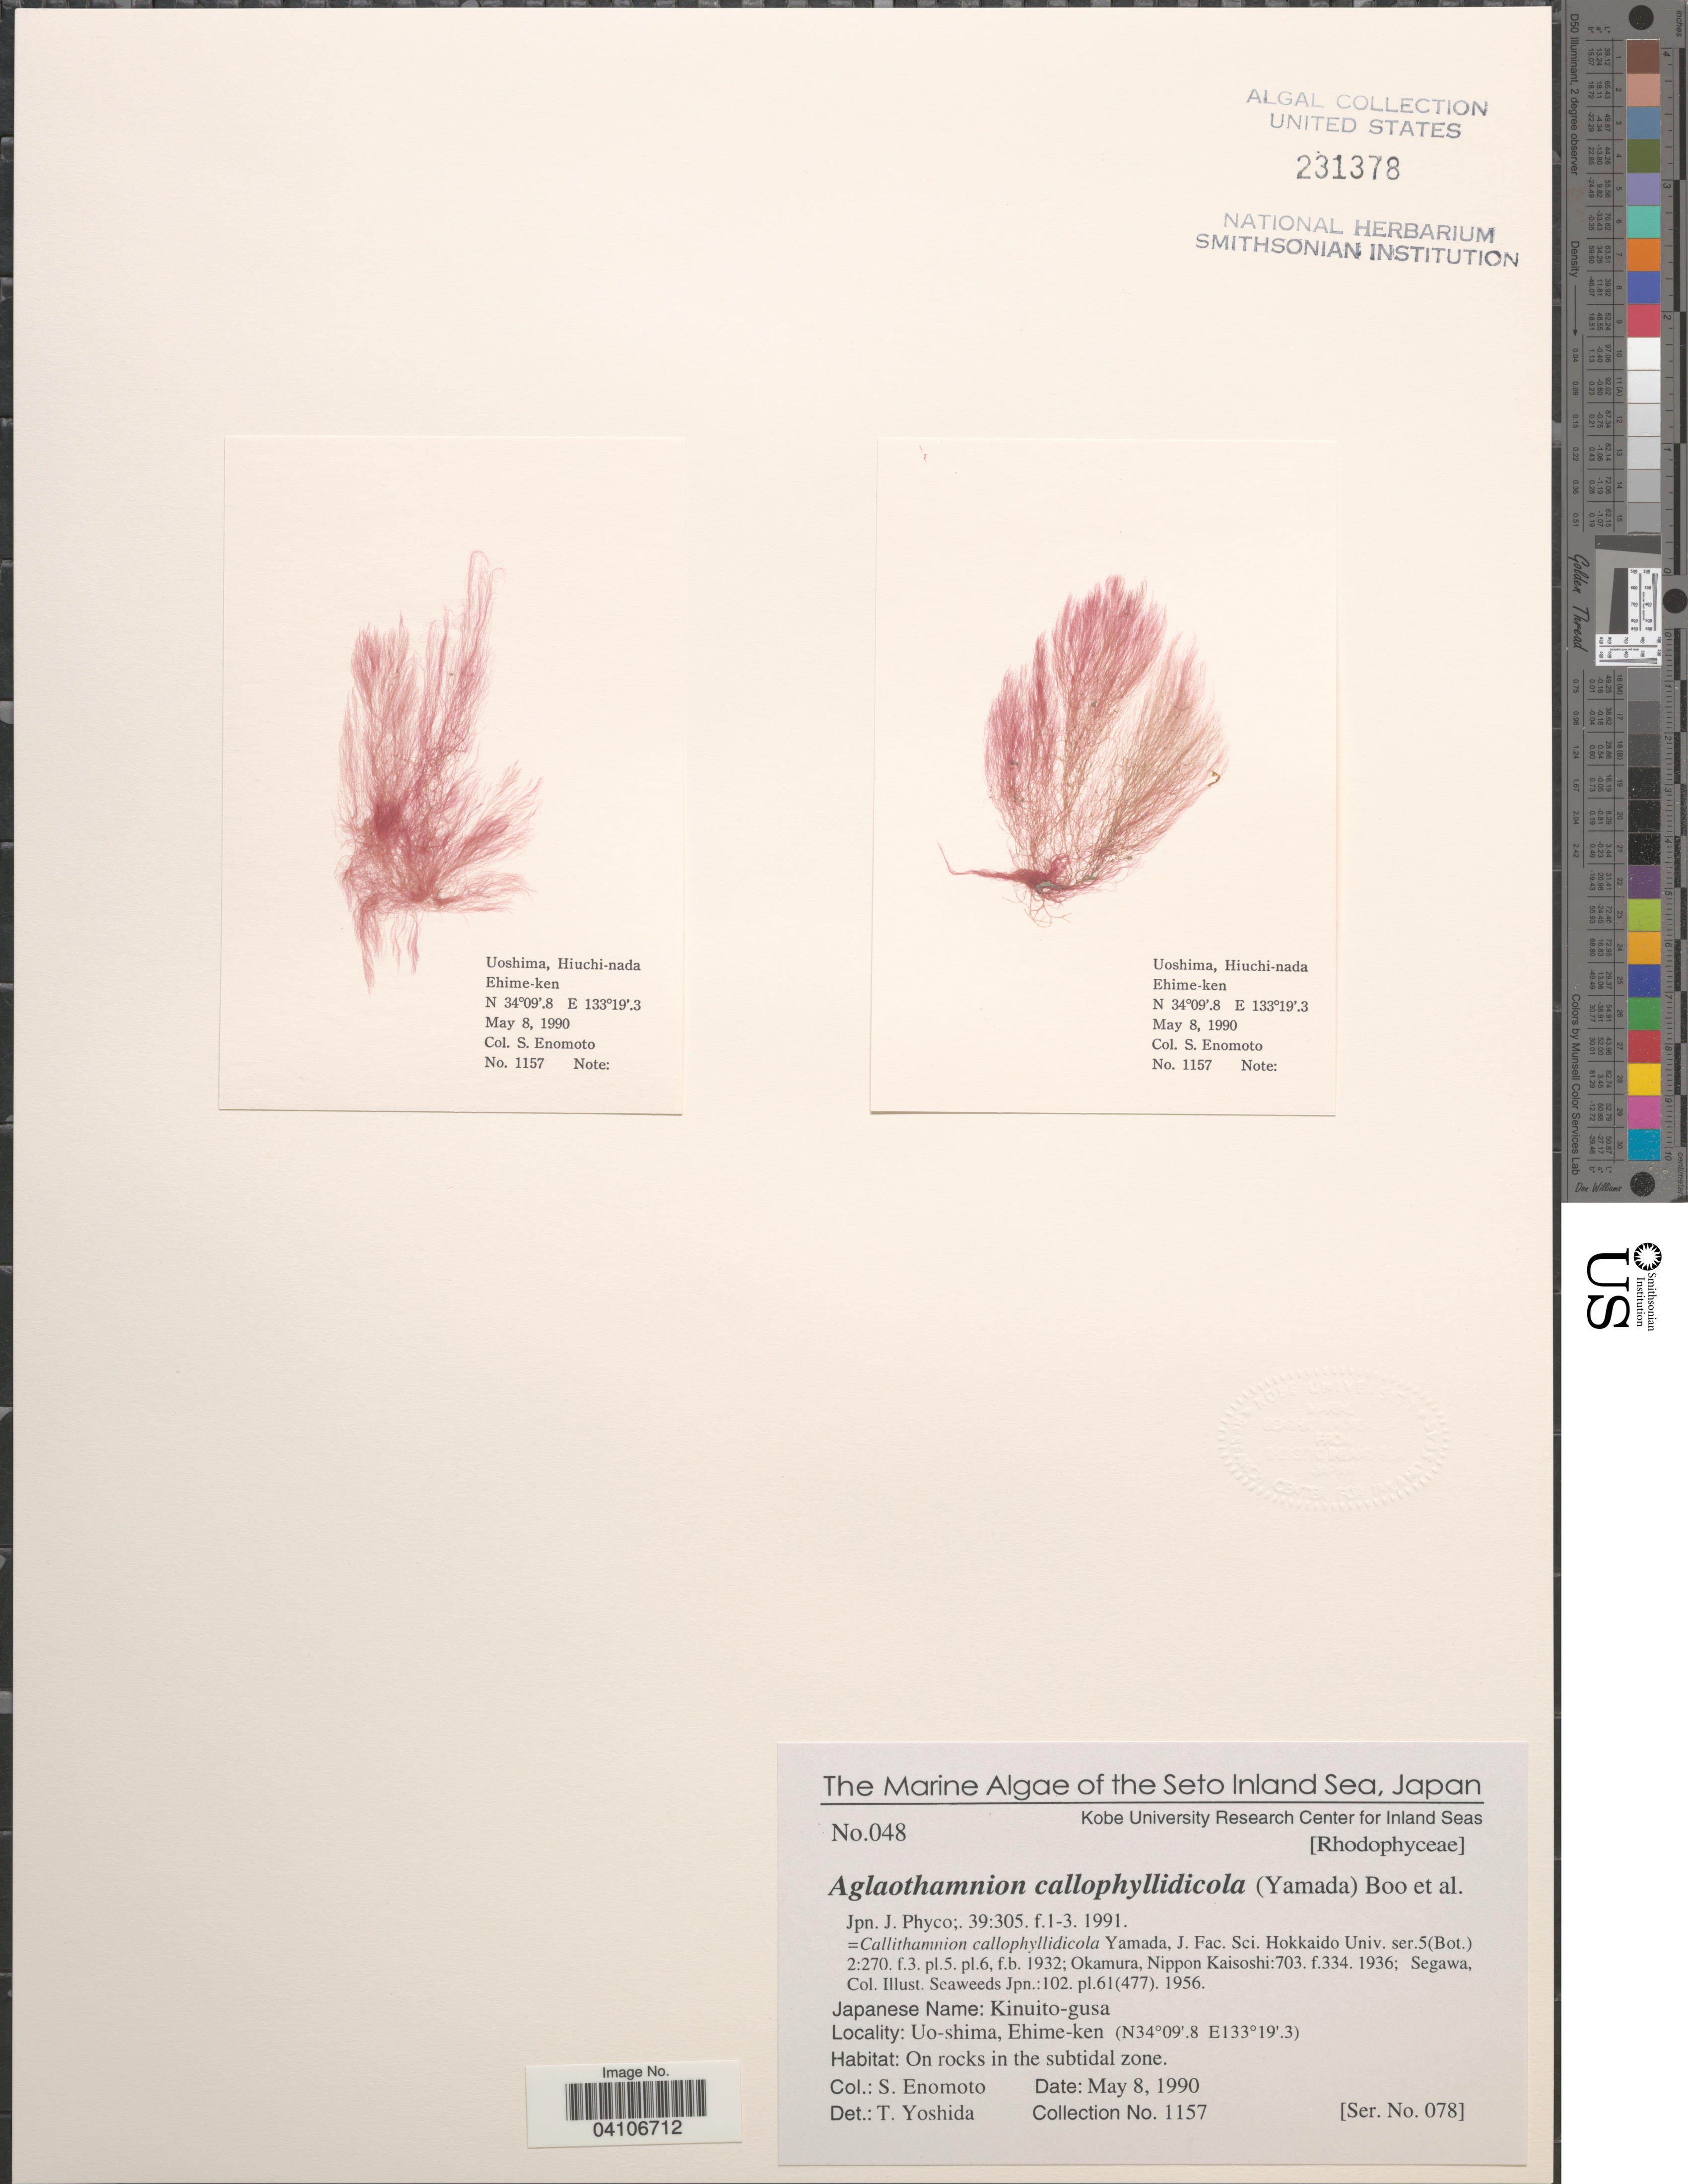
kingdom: Plantae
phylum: Rhodophyta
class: Florideophyceae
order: Ceramiales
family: Callithamniaceae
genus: Aglaothamnion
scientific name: Aglaothamnion callophyllidicola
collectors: S. Enomoto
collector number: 1157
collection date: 1990-05-08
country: Japan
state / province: Ehime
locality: The Seto Inland Sea. Uo-shima, Ehime-ken.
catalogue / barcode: US 231378